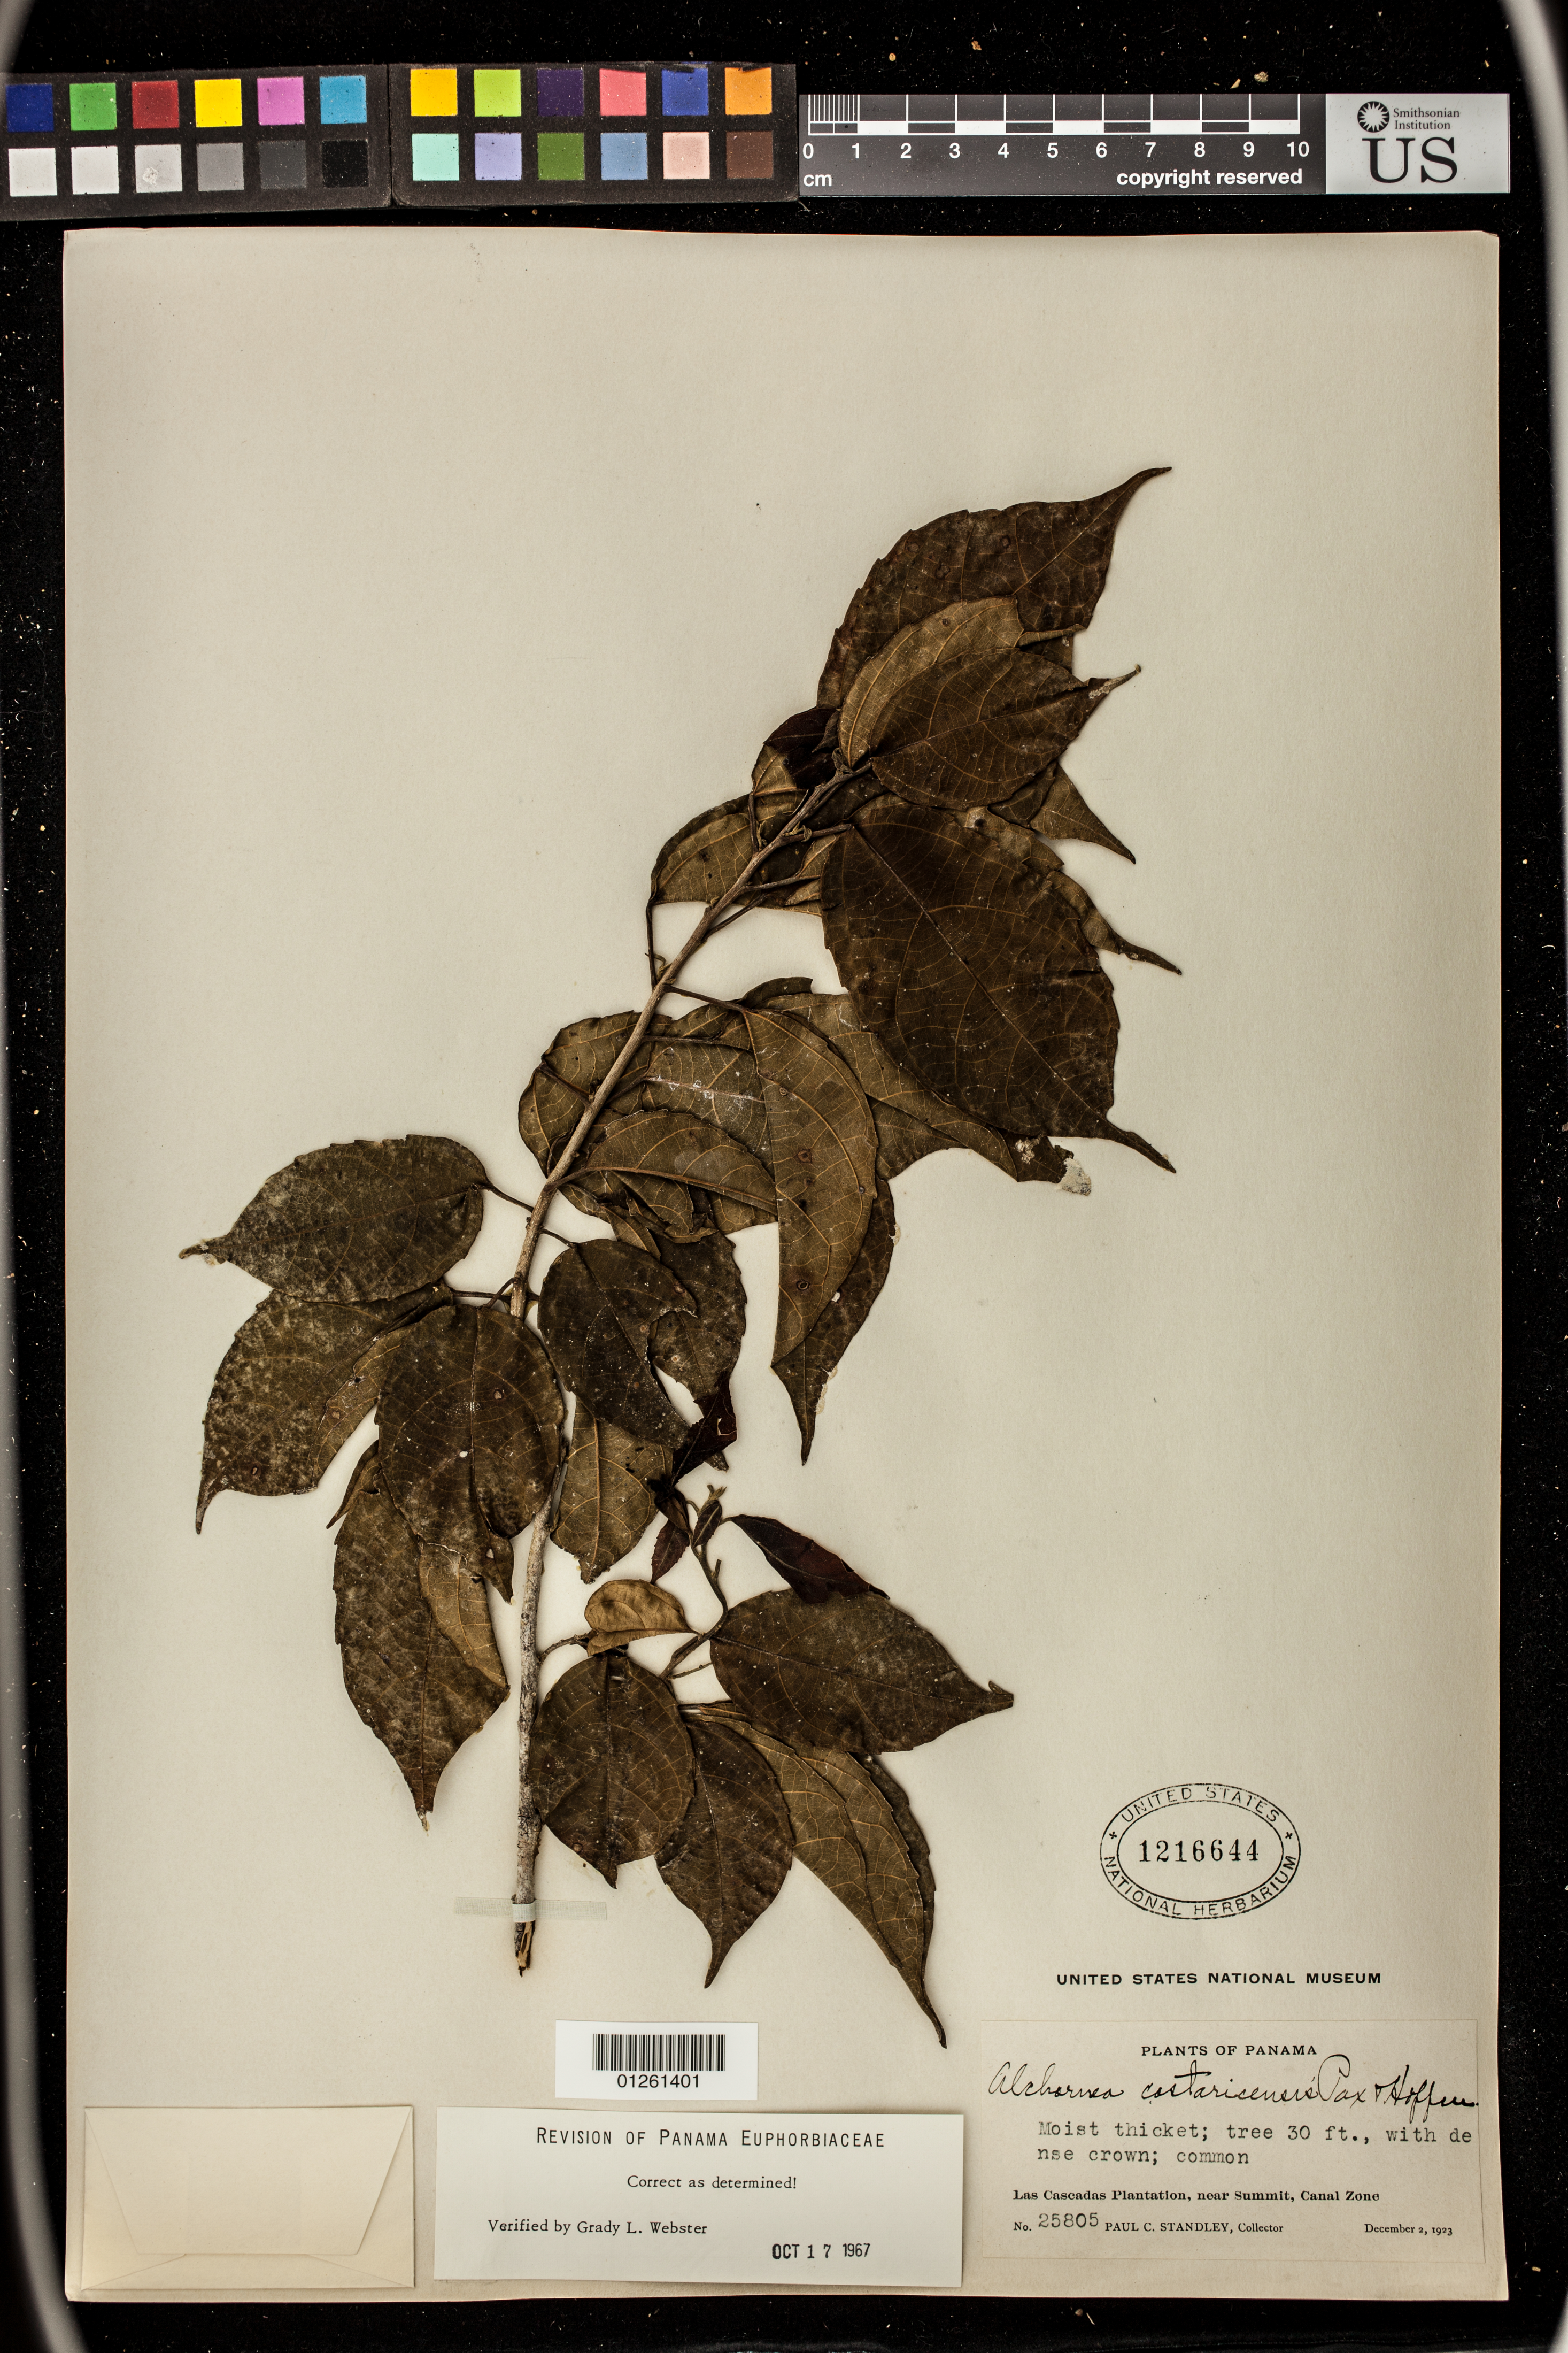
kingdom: Plantae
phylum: Tracheophyta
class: Magnoliopsida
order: Malpighiales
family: Euphorbiaceae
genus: Alchornea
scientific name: Alchornea costaricensis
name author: Pax & K. Hoffm. in Engl.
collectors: P. C. Standley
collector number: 25805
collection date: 1923-12-02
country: Panama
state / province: Panamá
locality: Las Cascadas Plantation, near Summit, Canal Zone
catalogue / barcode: US 1216644